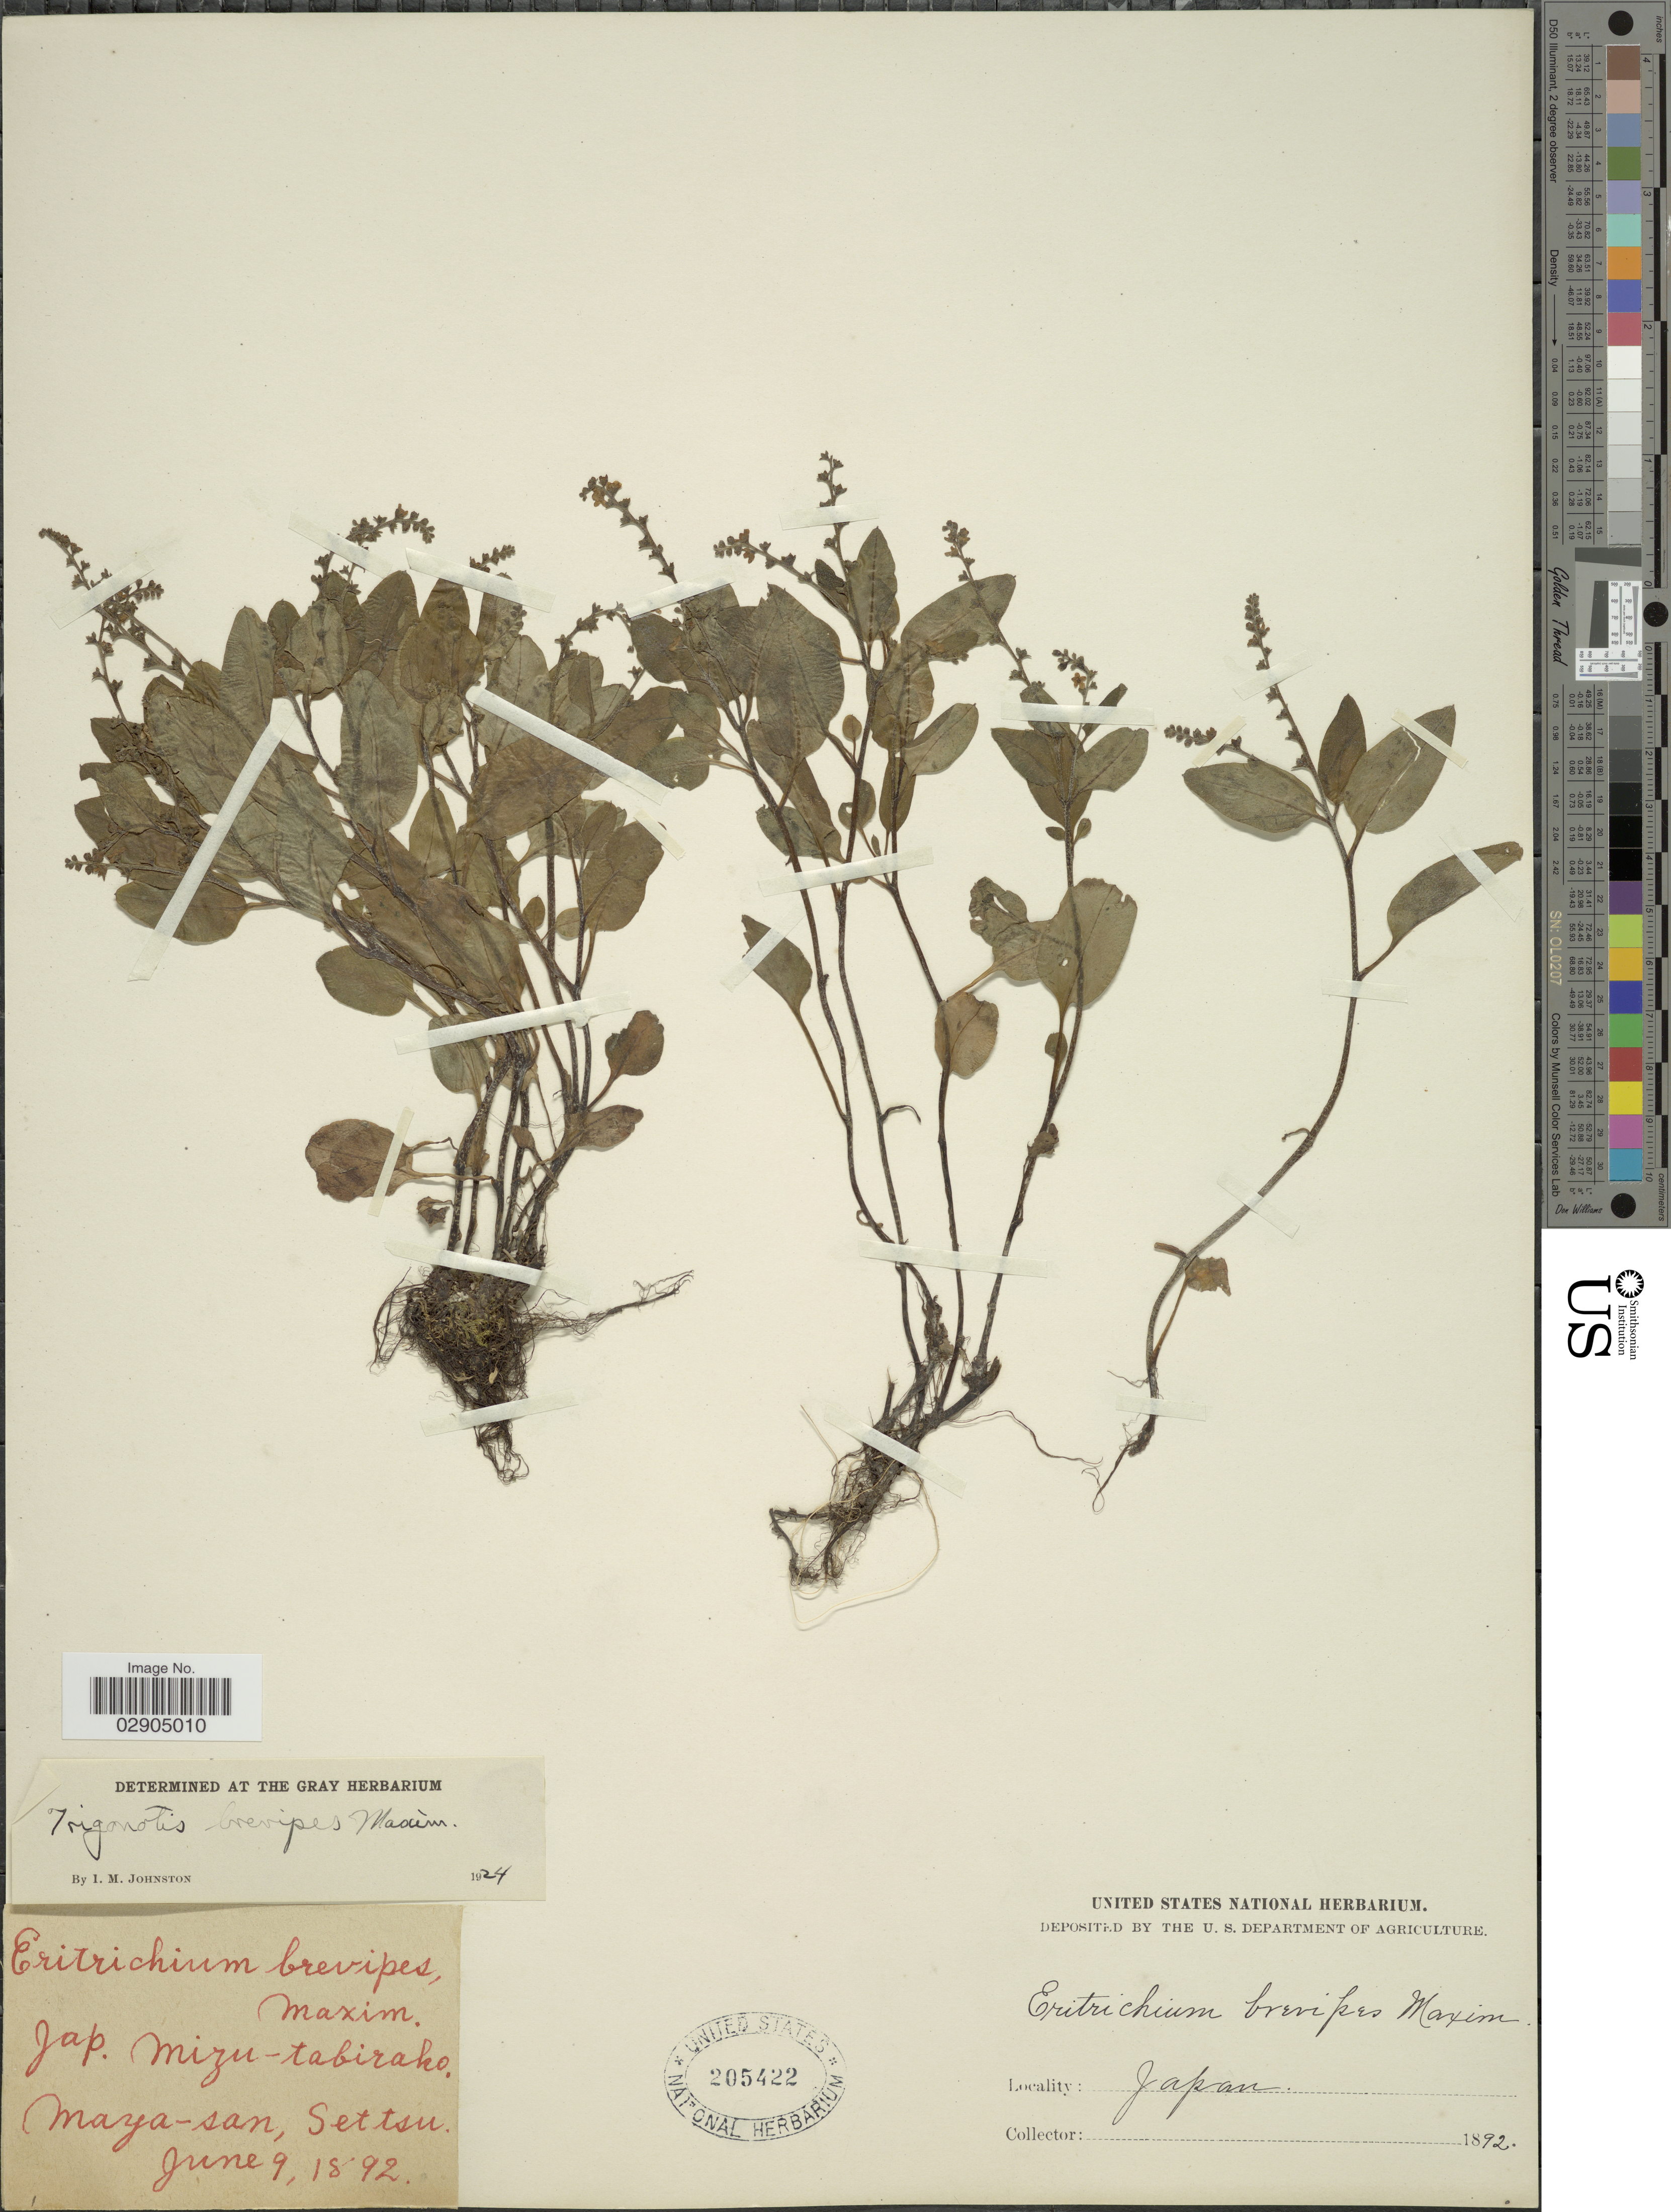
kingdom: Plantae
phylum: Tracheophyta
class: Magnoliopsida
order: Boraginales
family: Boraginaceae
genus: Eritrichium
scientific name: Eritrichium brevipes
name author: Maxim.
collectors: ex herb. United States National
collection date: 1892-06-09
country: Japan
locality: Maya-san, Settsu.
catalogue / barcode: US 205422